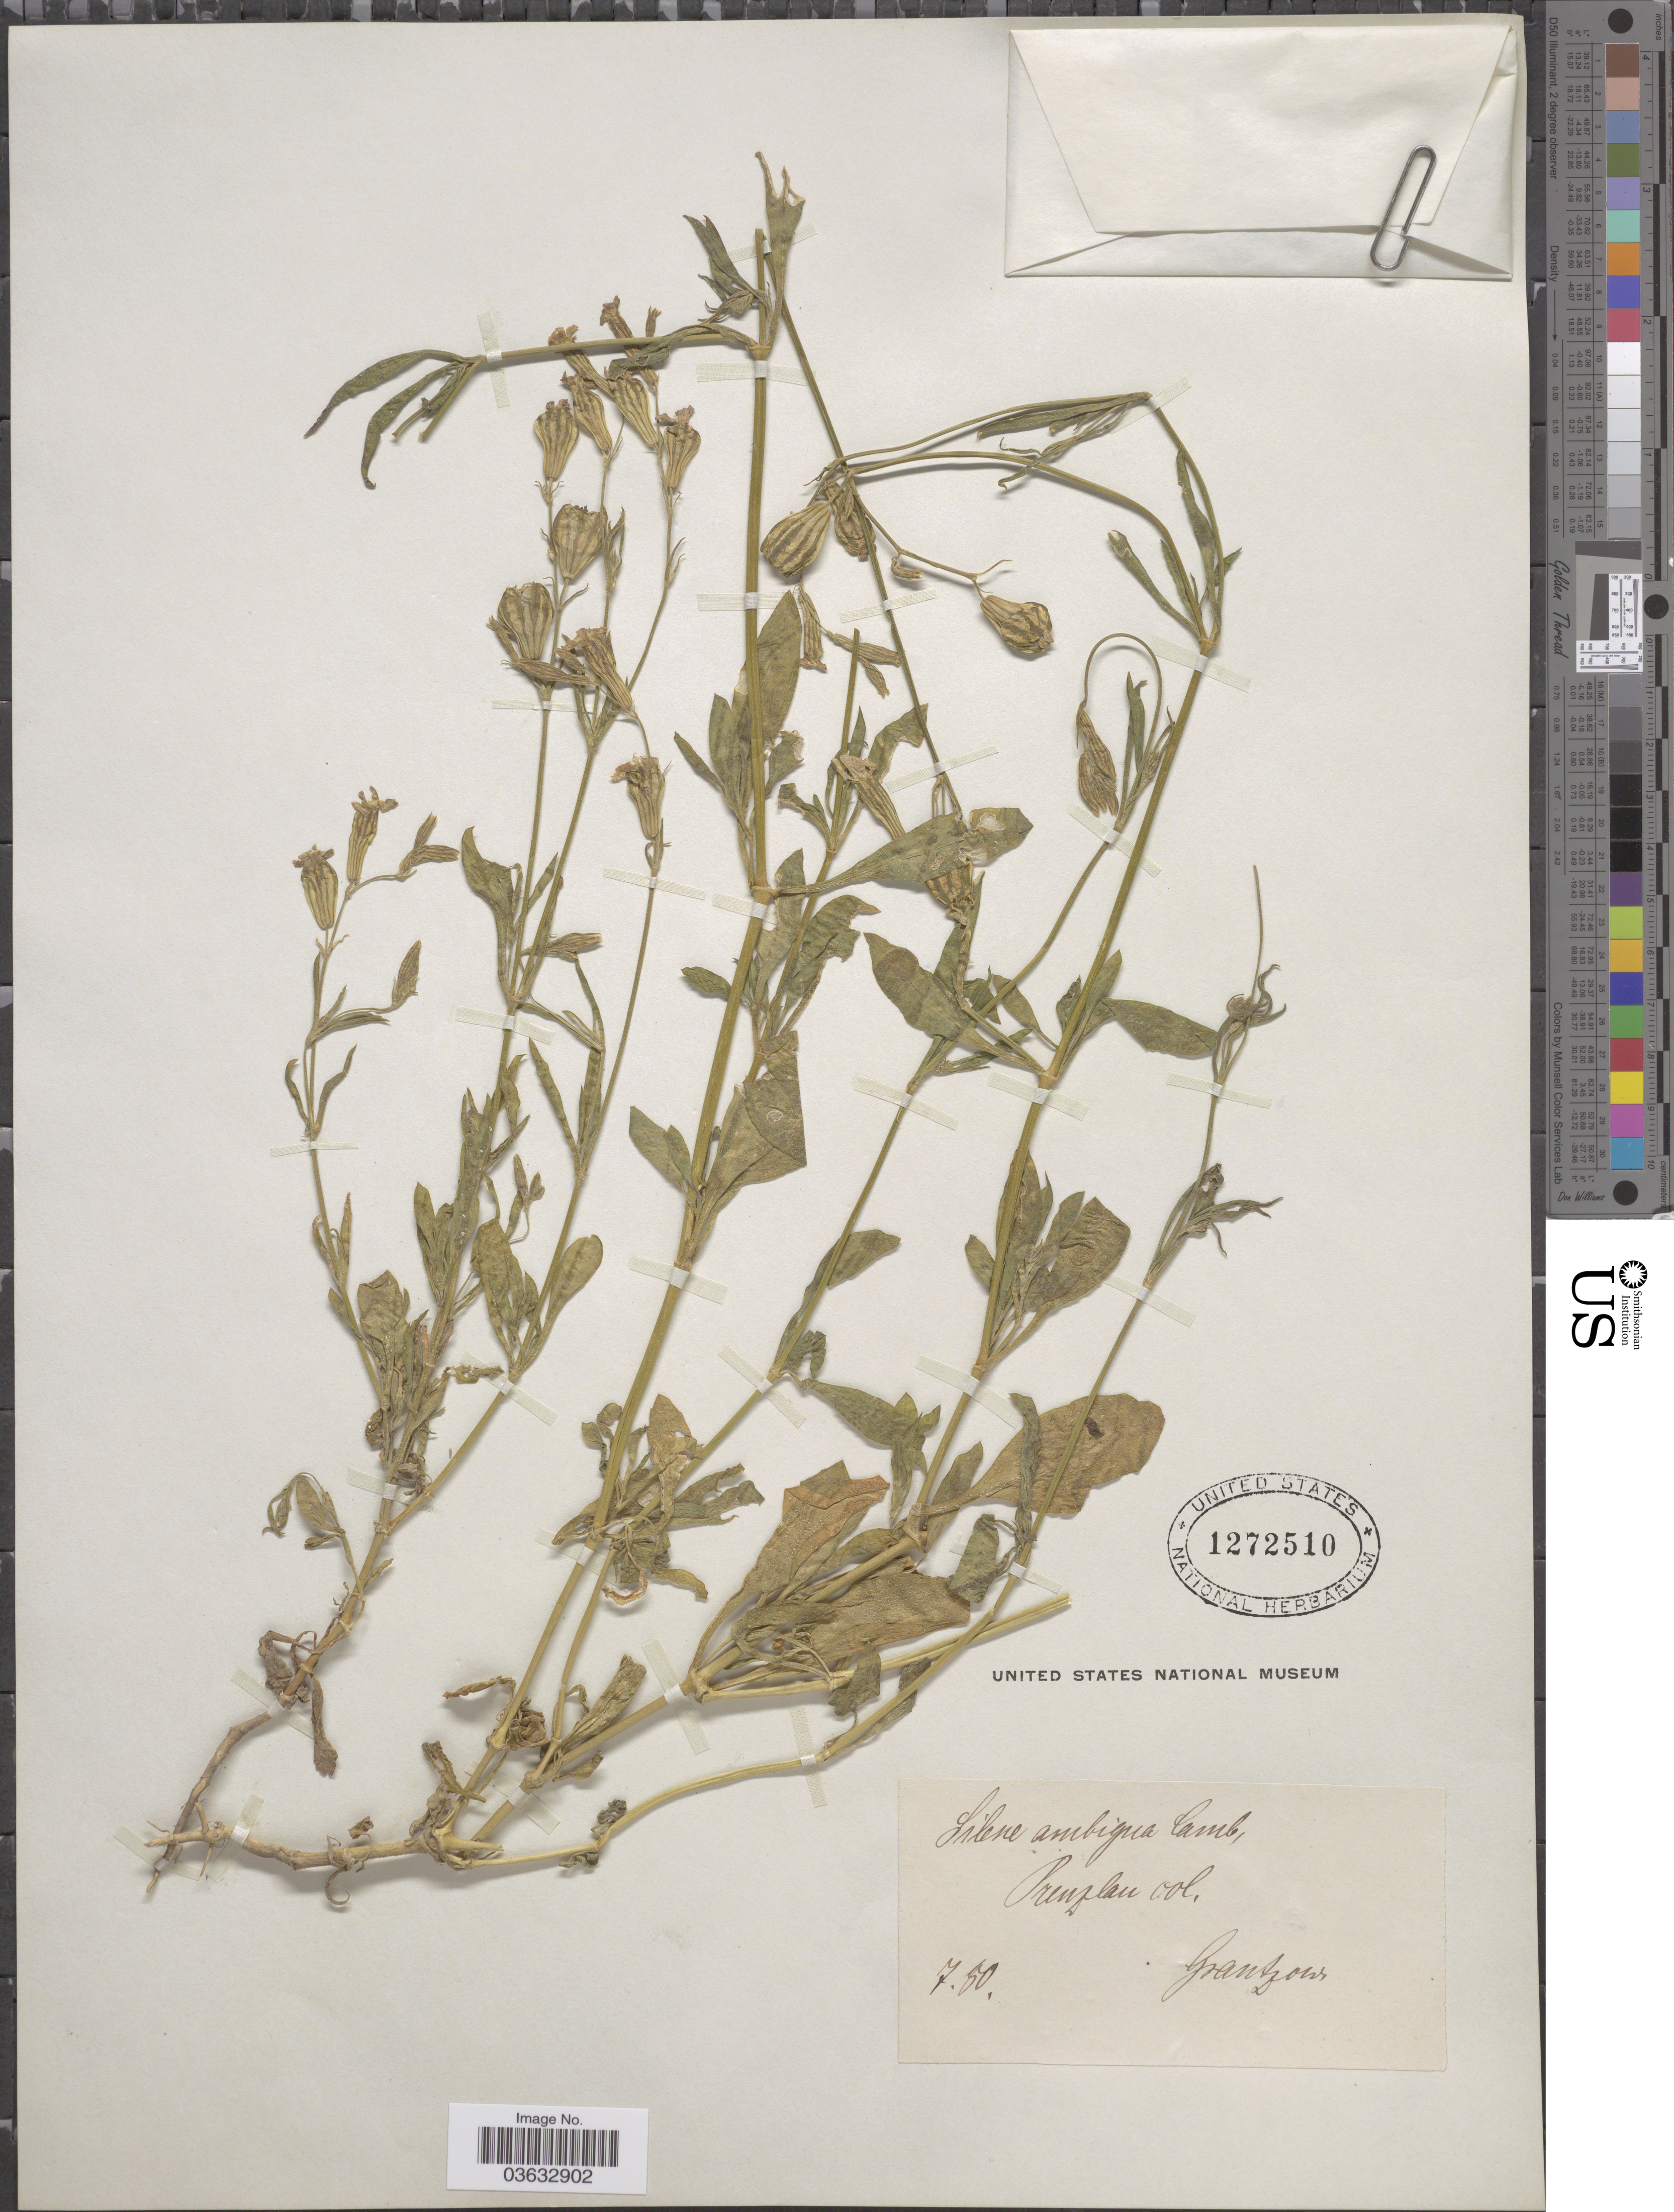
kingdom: Plantae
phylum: Tracheophyta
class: Magnoliopsida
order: Caryophyllales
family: Caryophyllaceae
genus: Silene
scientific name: Silene ambigua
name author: Cambess. ex Soy.-Will.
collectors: Grantzow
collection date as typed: Transcribed d/m/y: /7/50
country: Germany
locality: Prenzlau.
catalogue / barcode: US 1272510